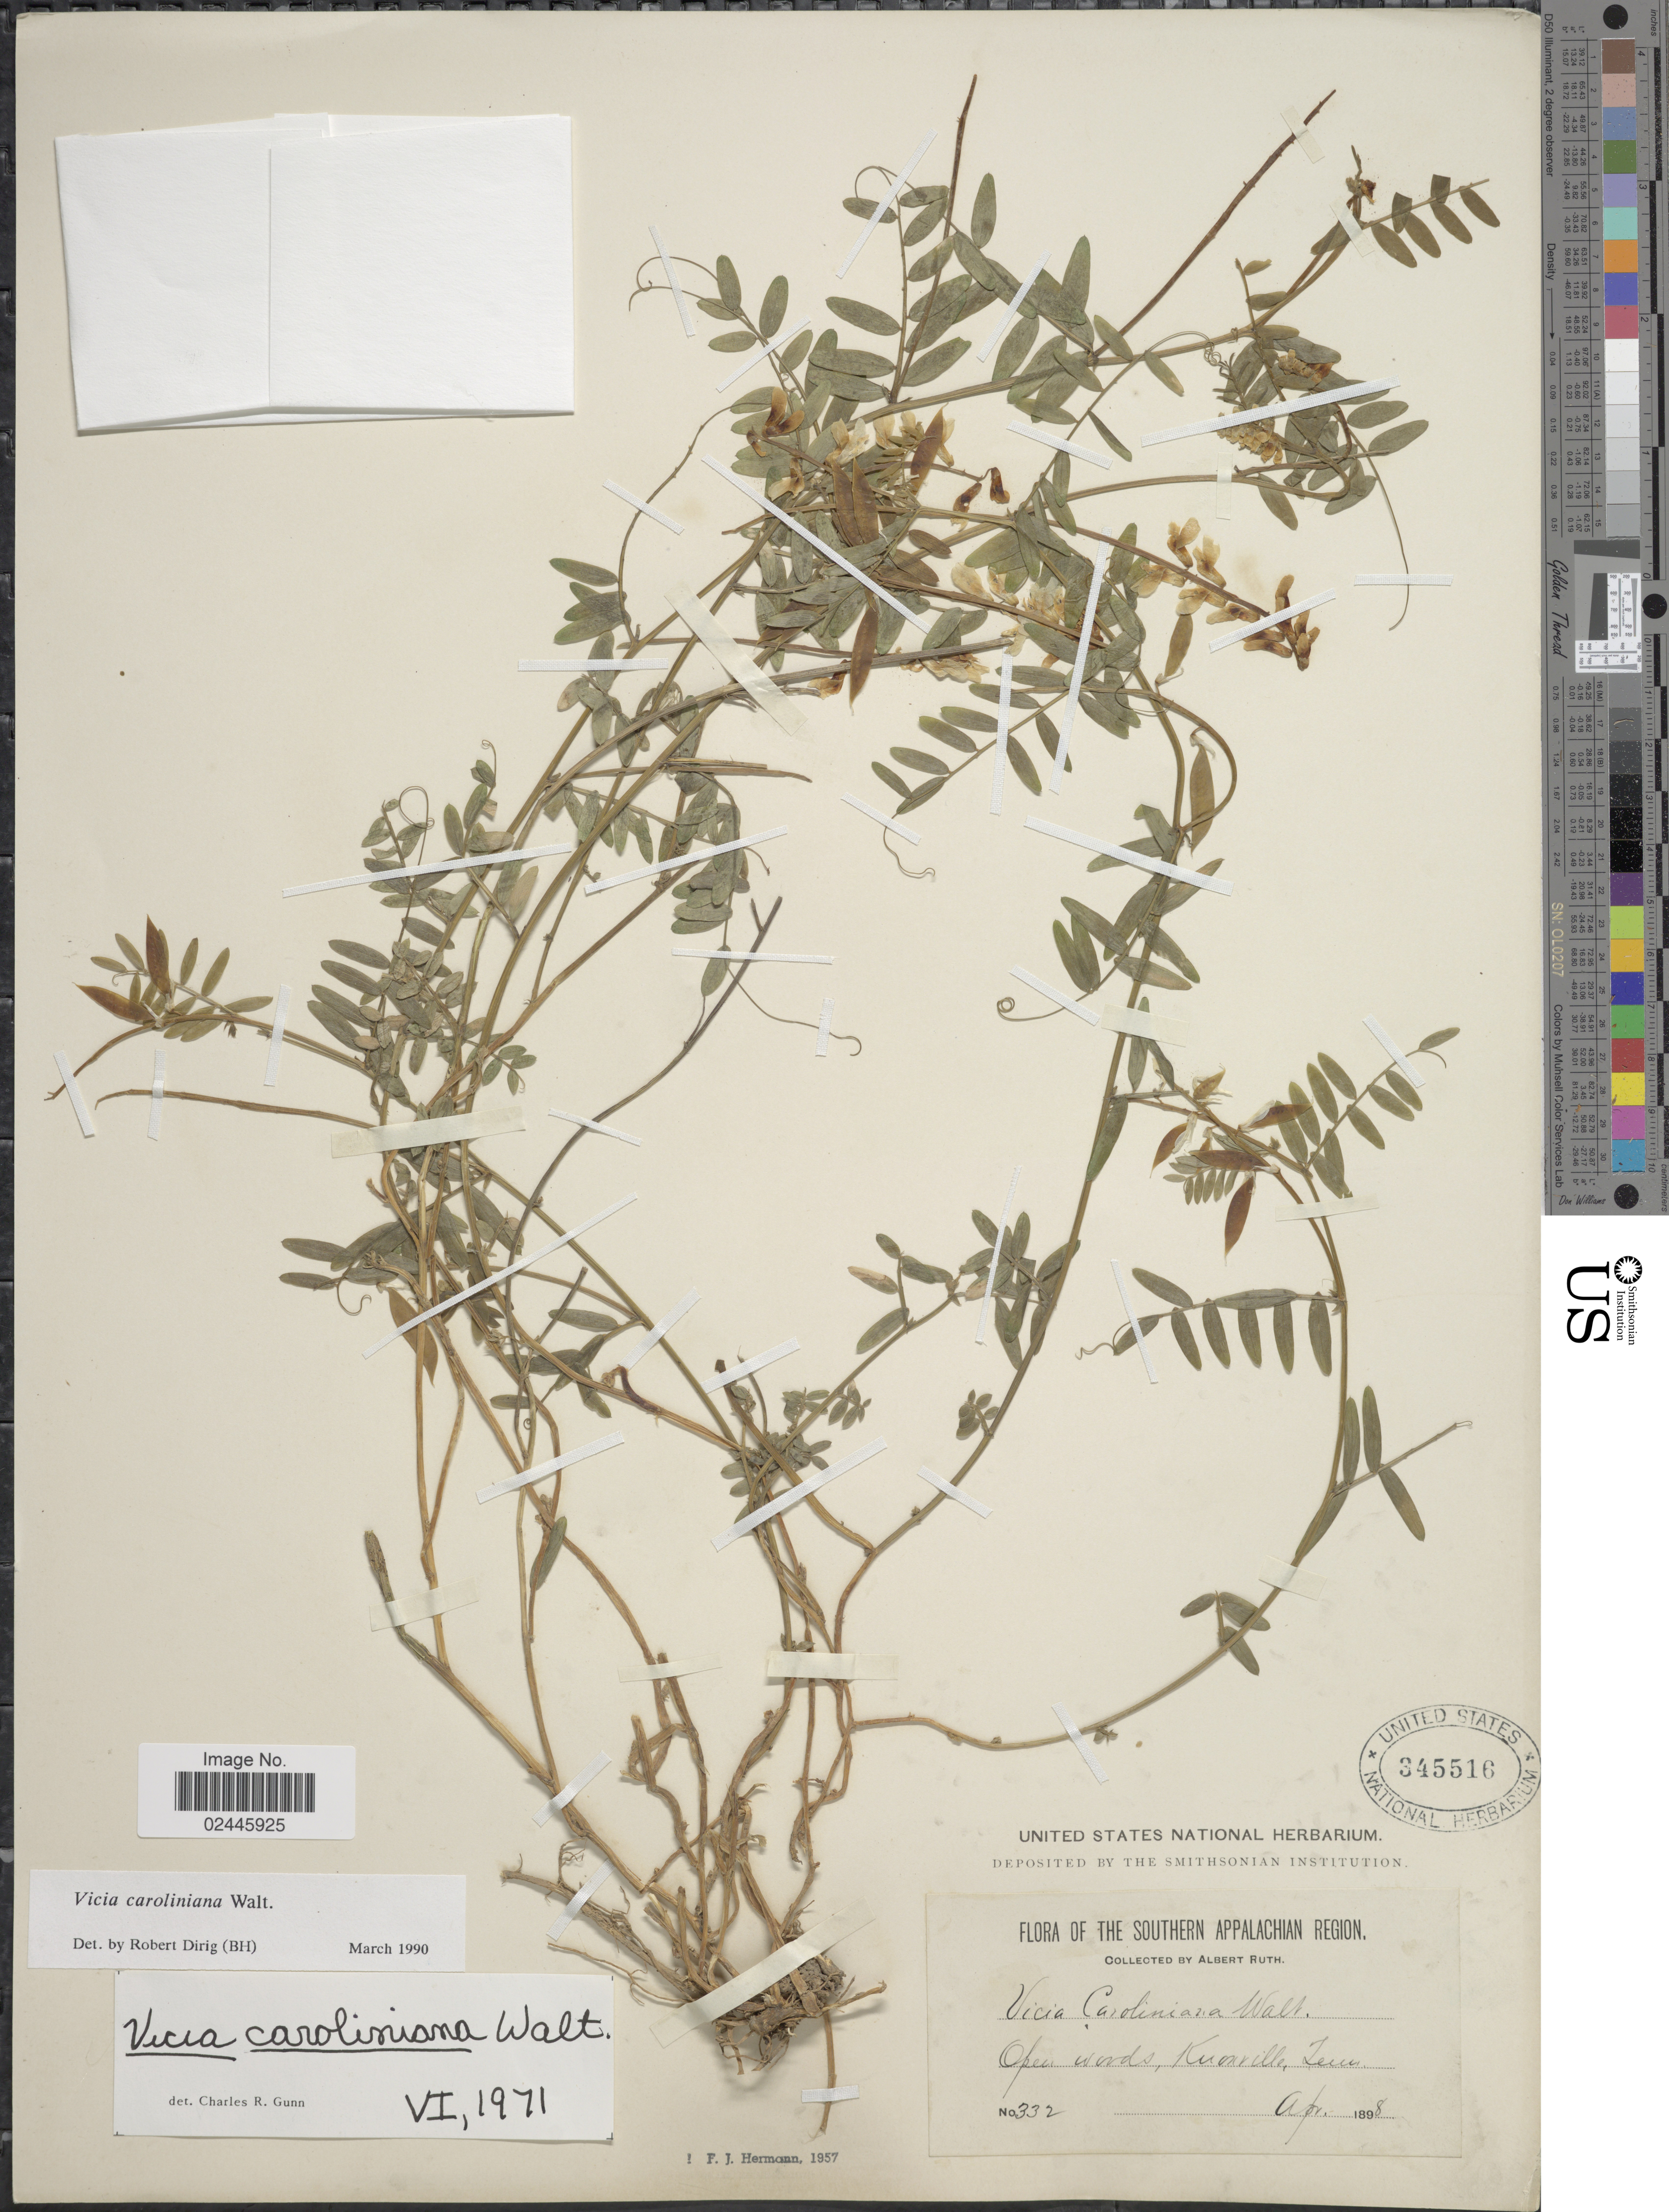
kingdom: Plantae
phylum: Tracheophyta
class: Magnoliopsida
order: Fabales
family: Fabaceae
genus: Vicia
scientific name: Vicia caroliniana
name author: Walter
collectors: A. Ruth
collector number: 332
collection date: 1898-04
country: United States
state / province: Tennessee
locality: Southern Appalachian Region, open woods, Knoxville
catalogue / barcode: US 345516